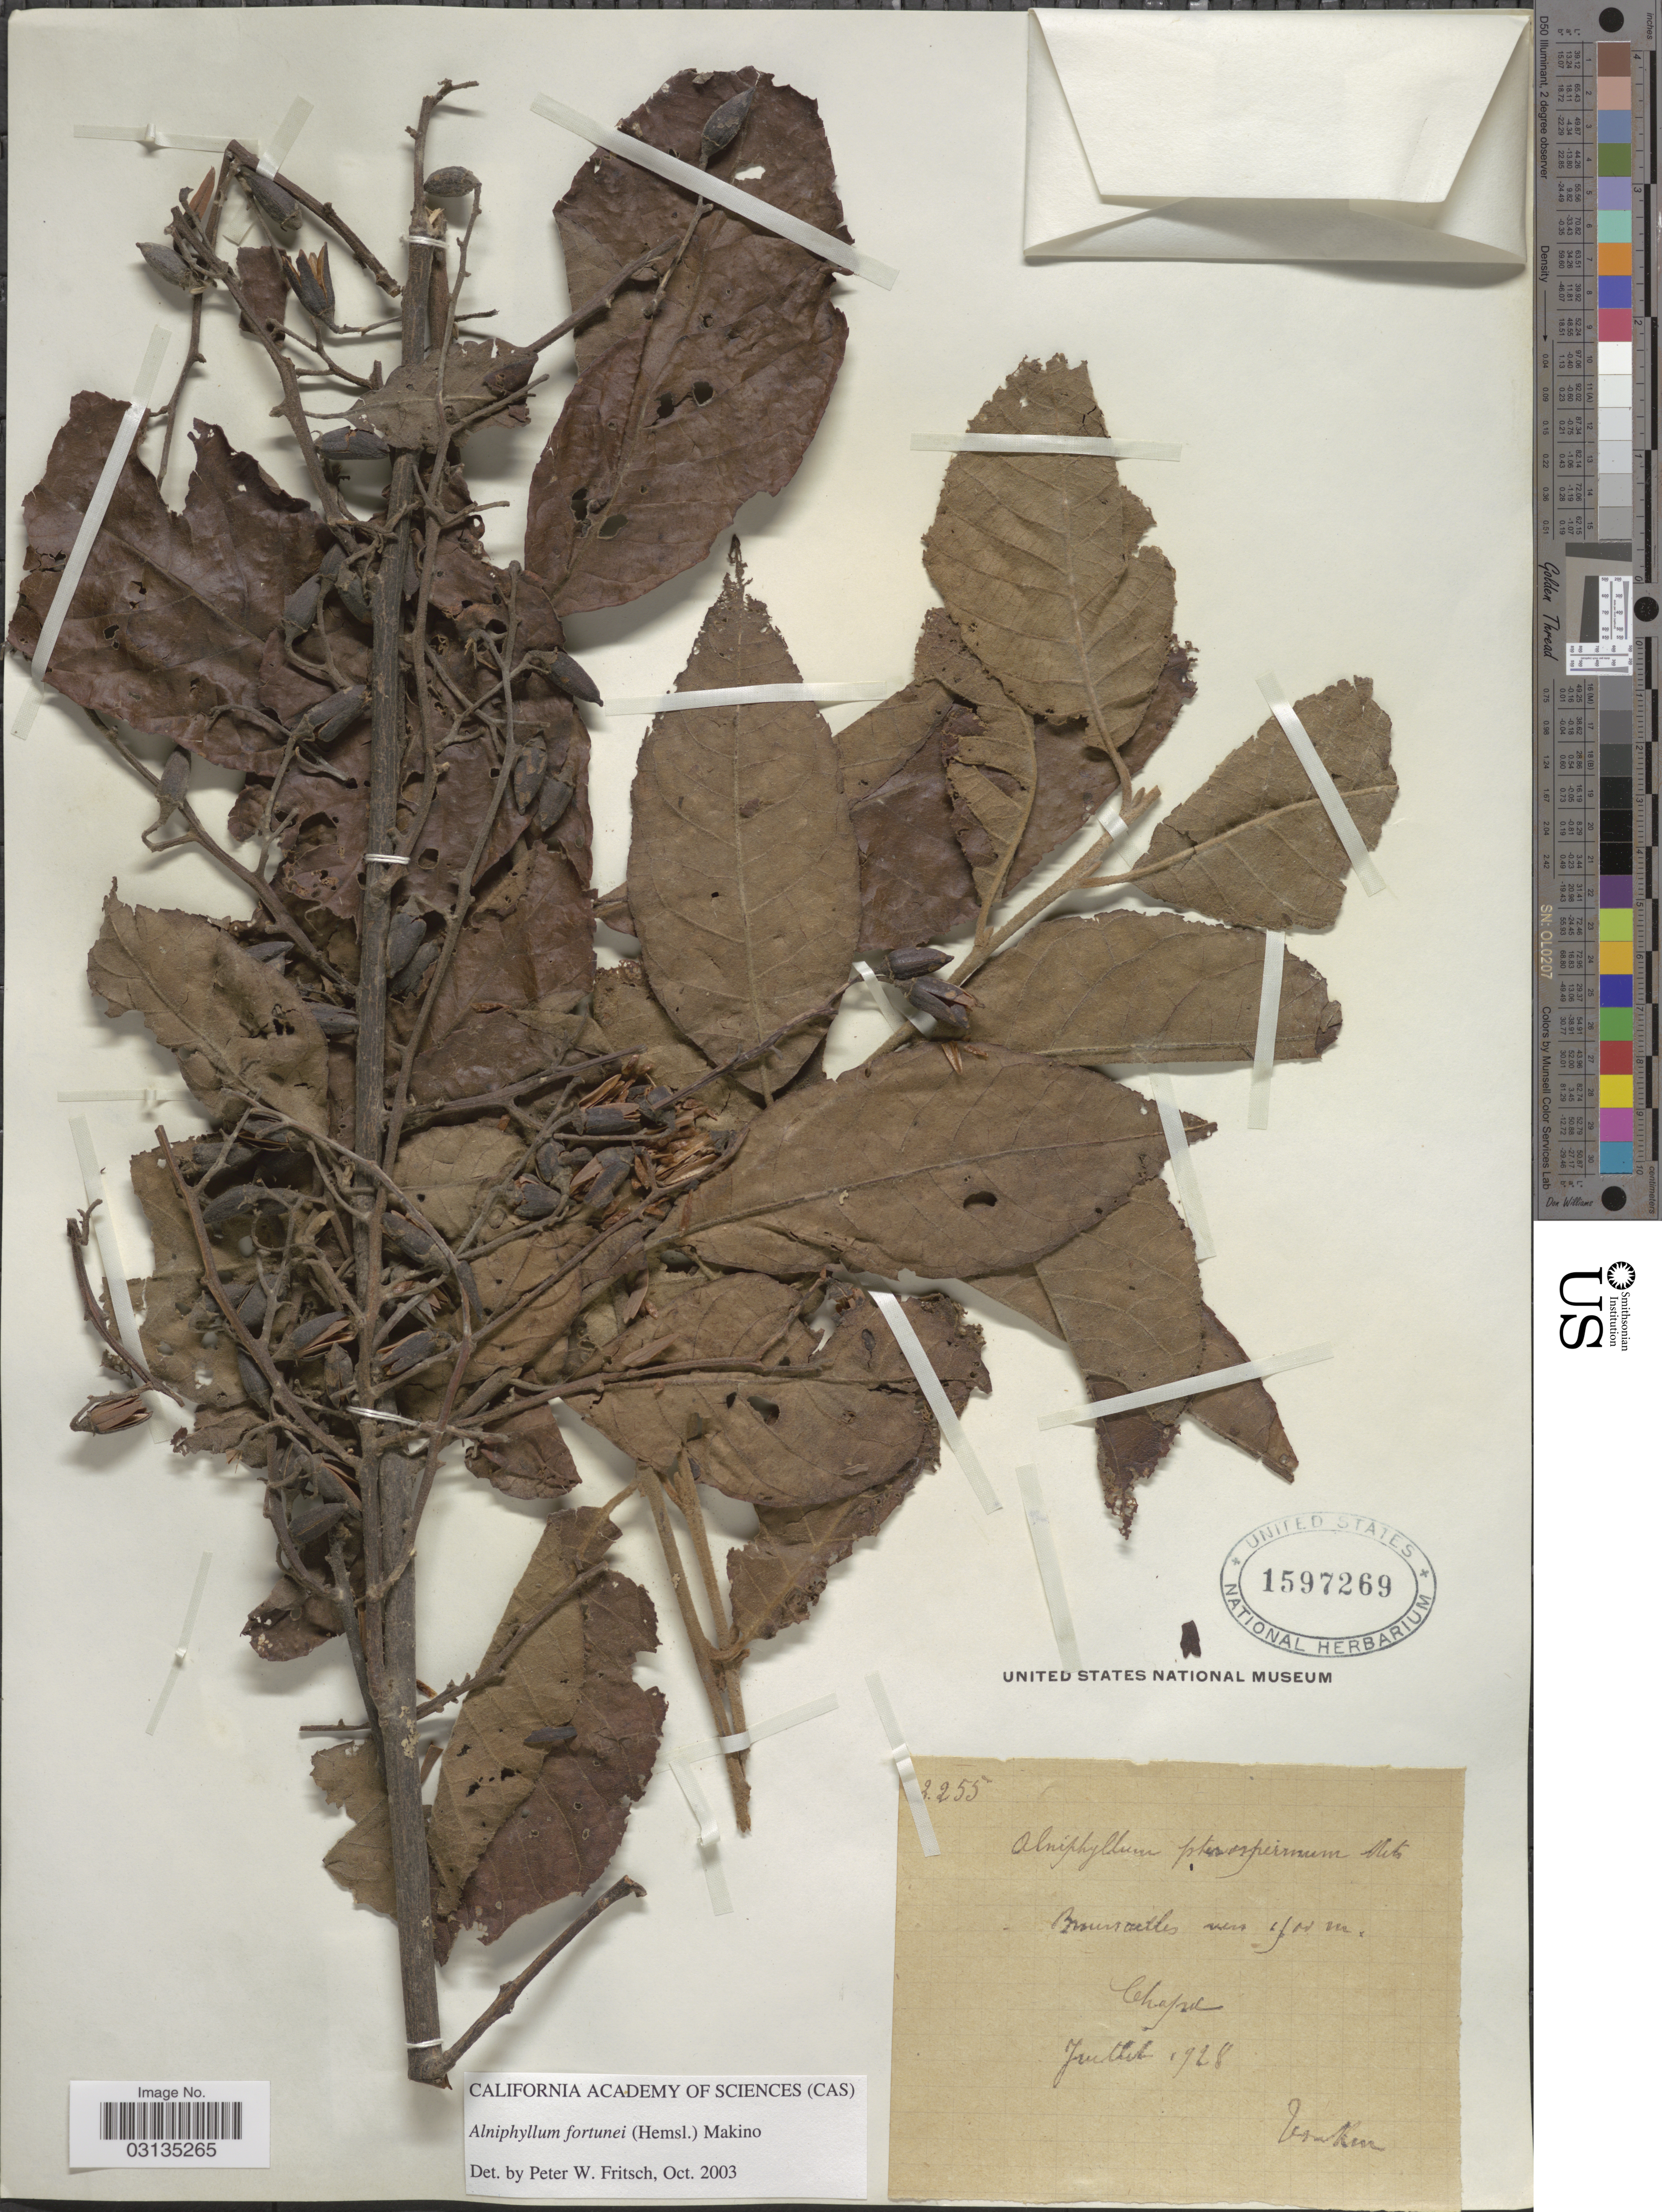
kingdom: Plantae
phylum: Tracheophyta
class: Magnoliopsida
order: Ericales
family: Styracaceae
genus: Alniphyllum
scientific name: Alniphyllum fortunei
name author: (Hemsl.) Makino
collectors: A. Petelot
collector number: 3255*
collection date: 1928-07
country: Vietnam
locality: Broussailles, Chapa.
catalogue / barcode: US 1597269